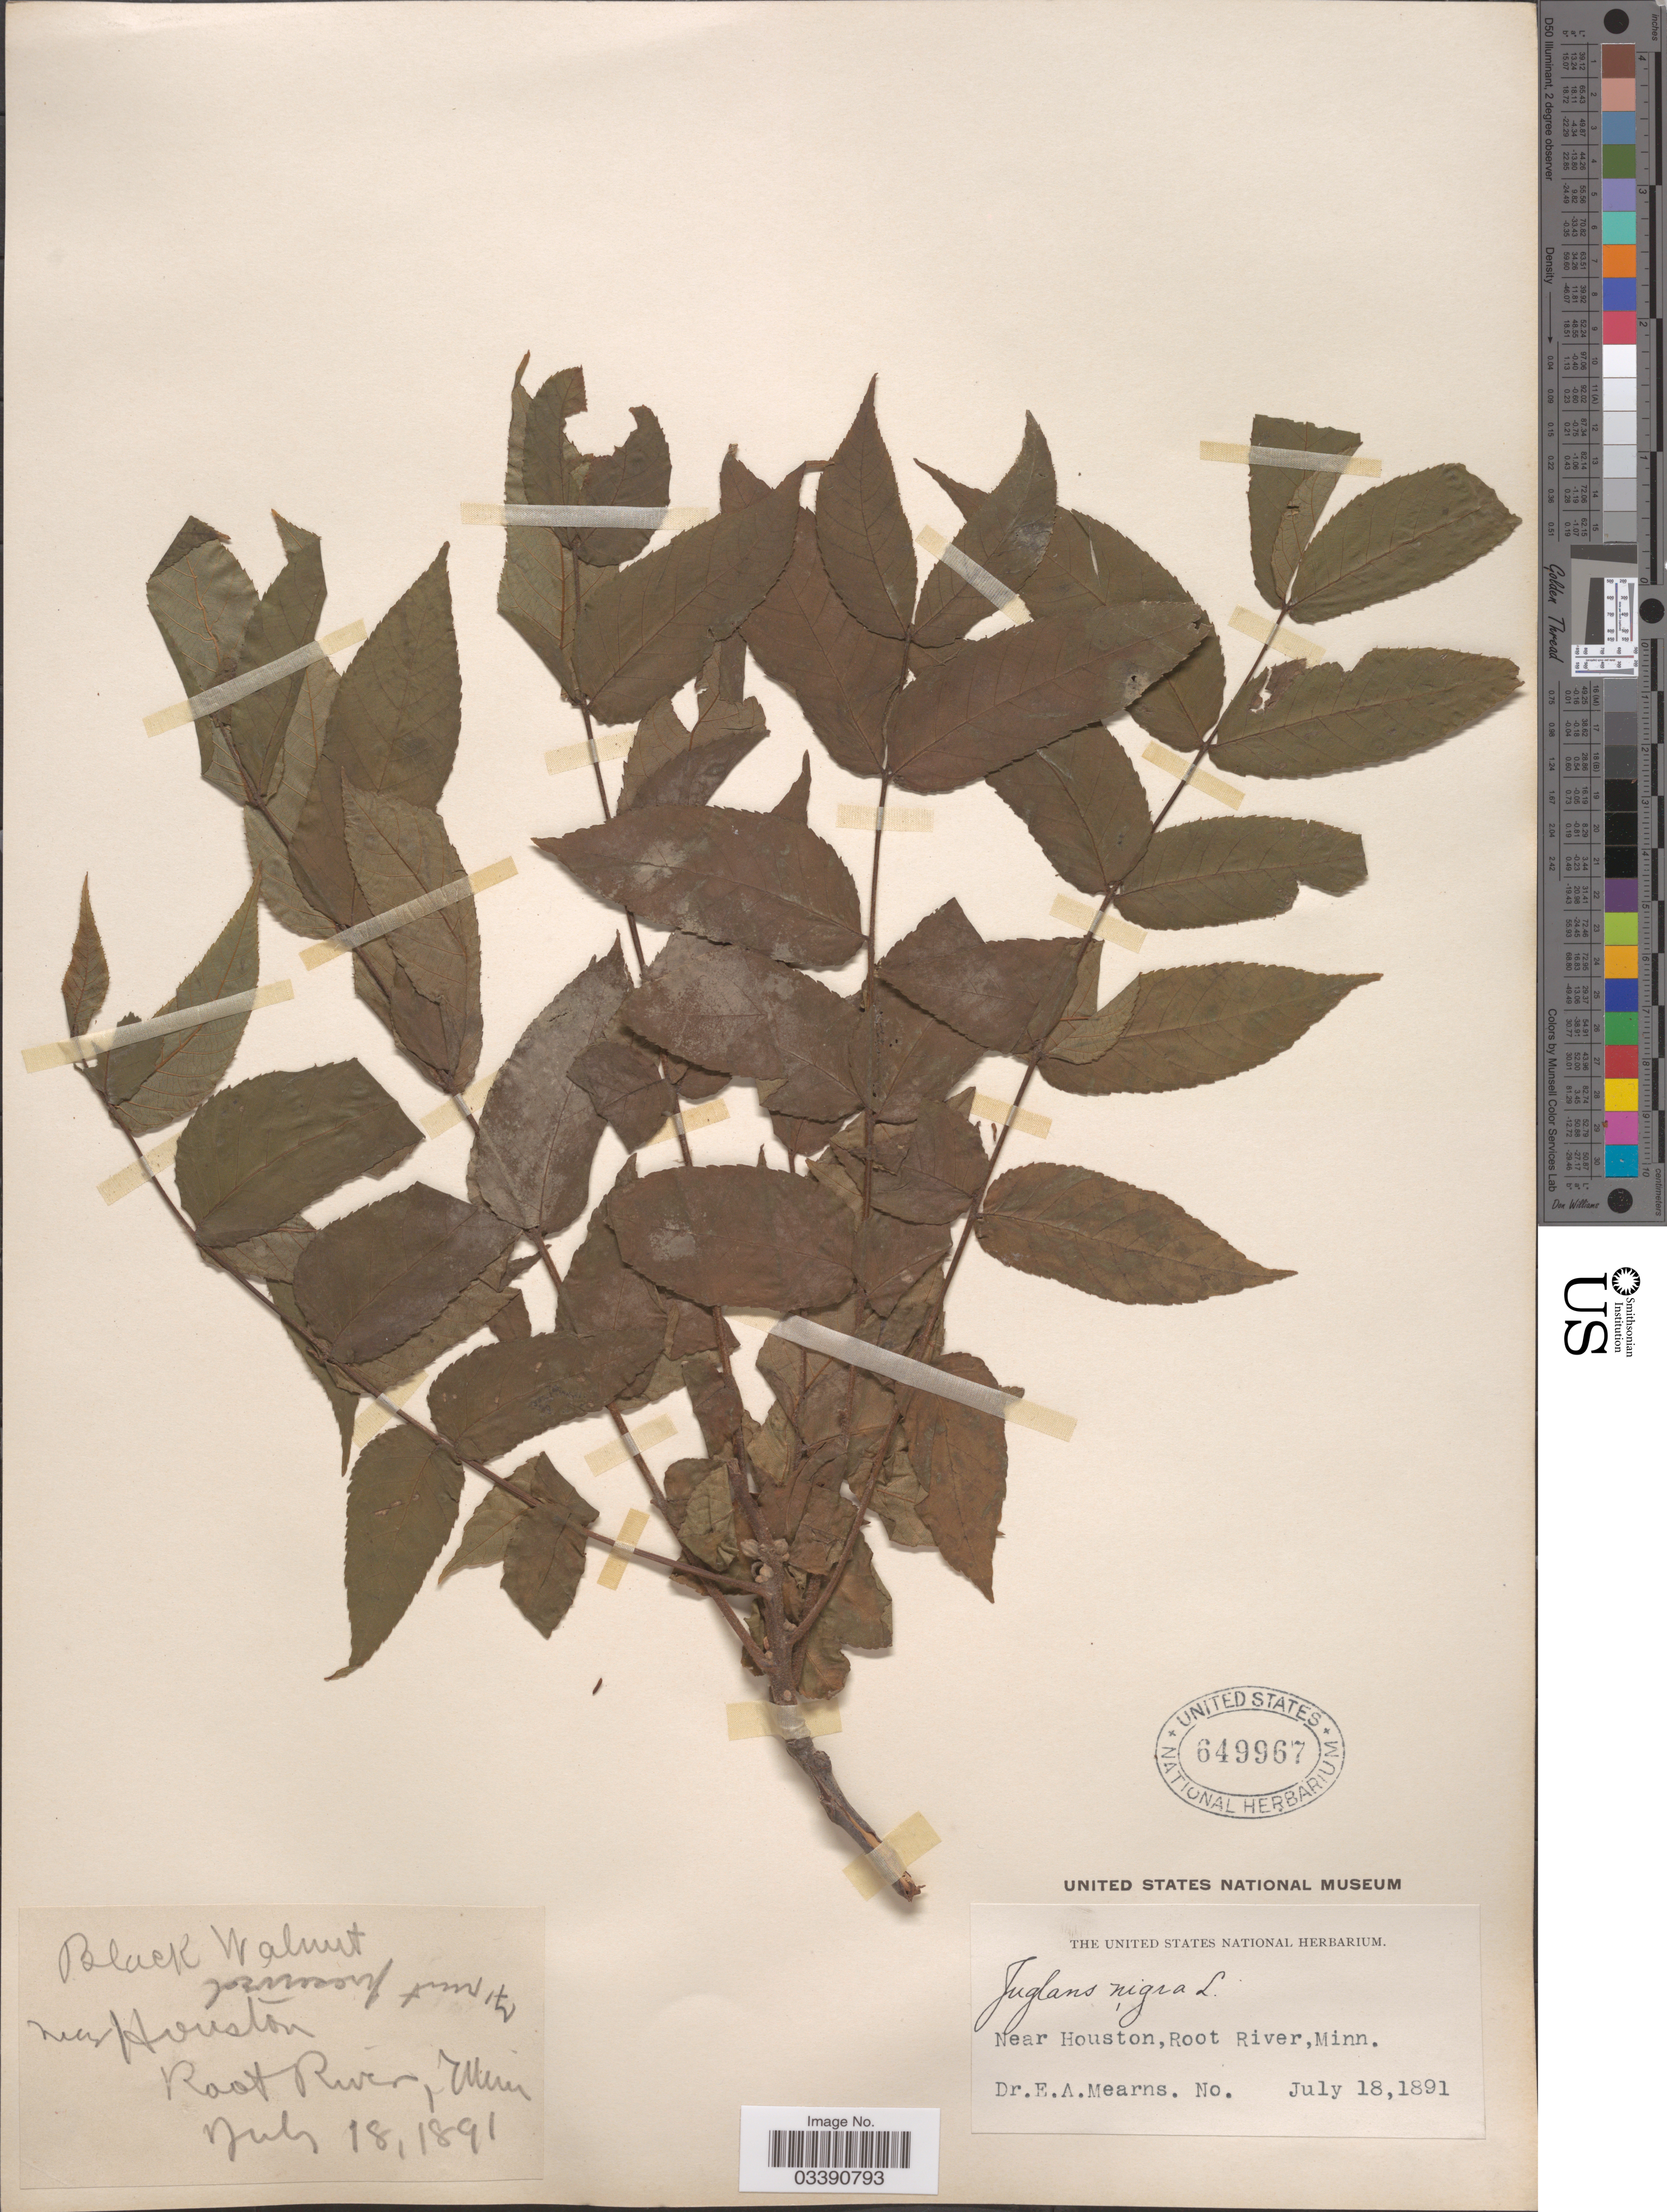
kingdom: Plantae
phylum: Tracheophyta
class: Magnoliopsida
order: Fagales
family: Juglandaceae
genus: Juglans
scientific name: Juglans nigra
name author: L.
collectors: E. A. Mearns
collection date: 1891-07-18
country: United States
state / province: Minnesota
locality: Near Houston, Root River.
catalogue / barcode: US 649967